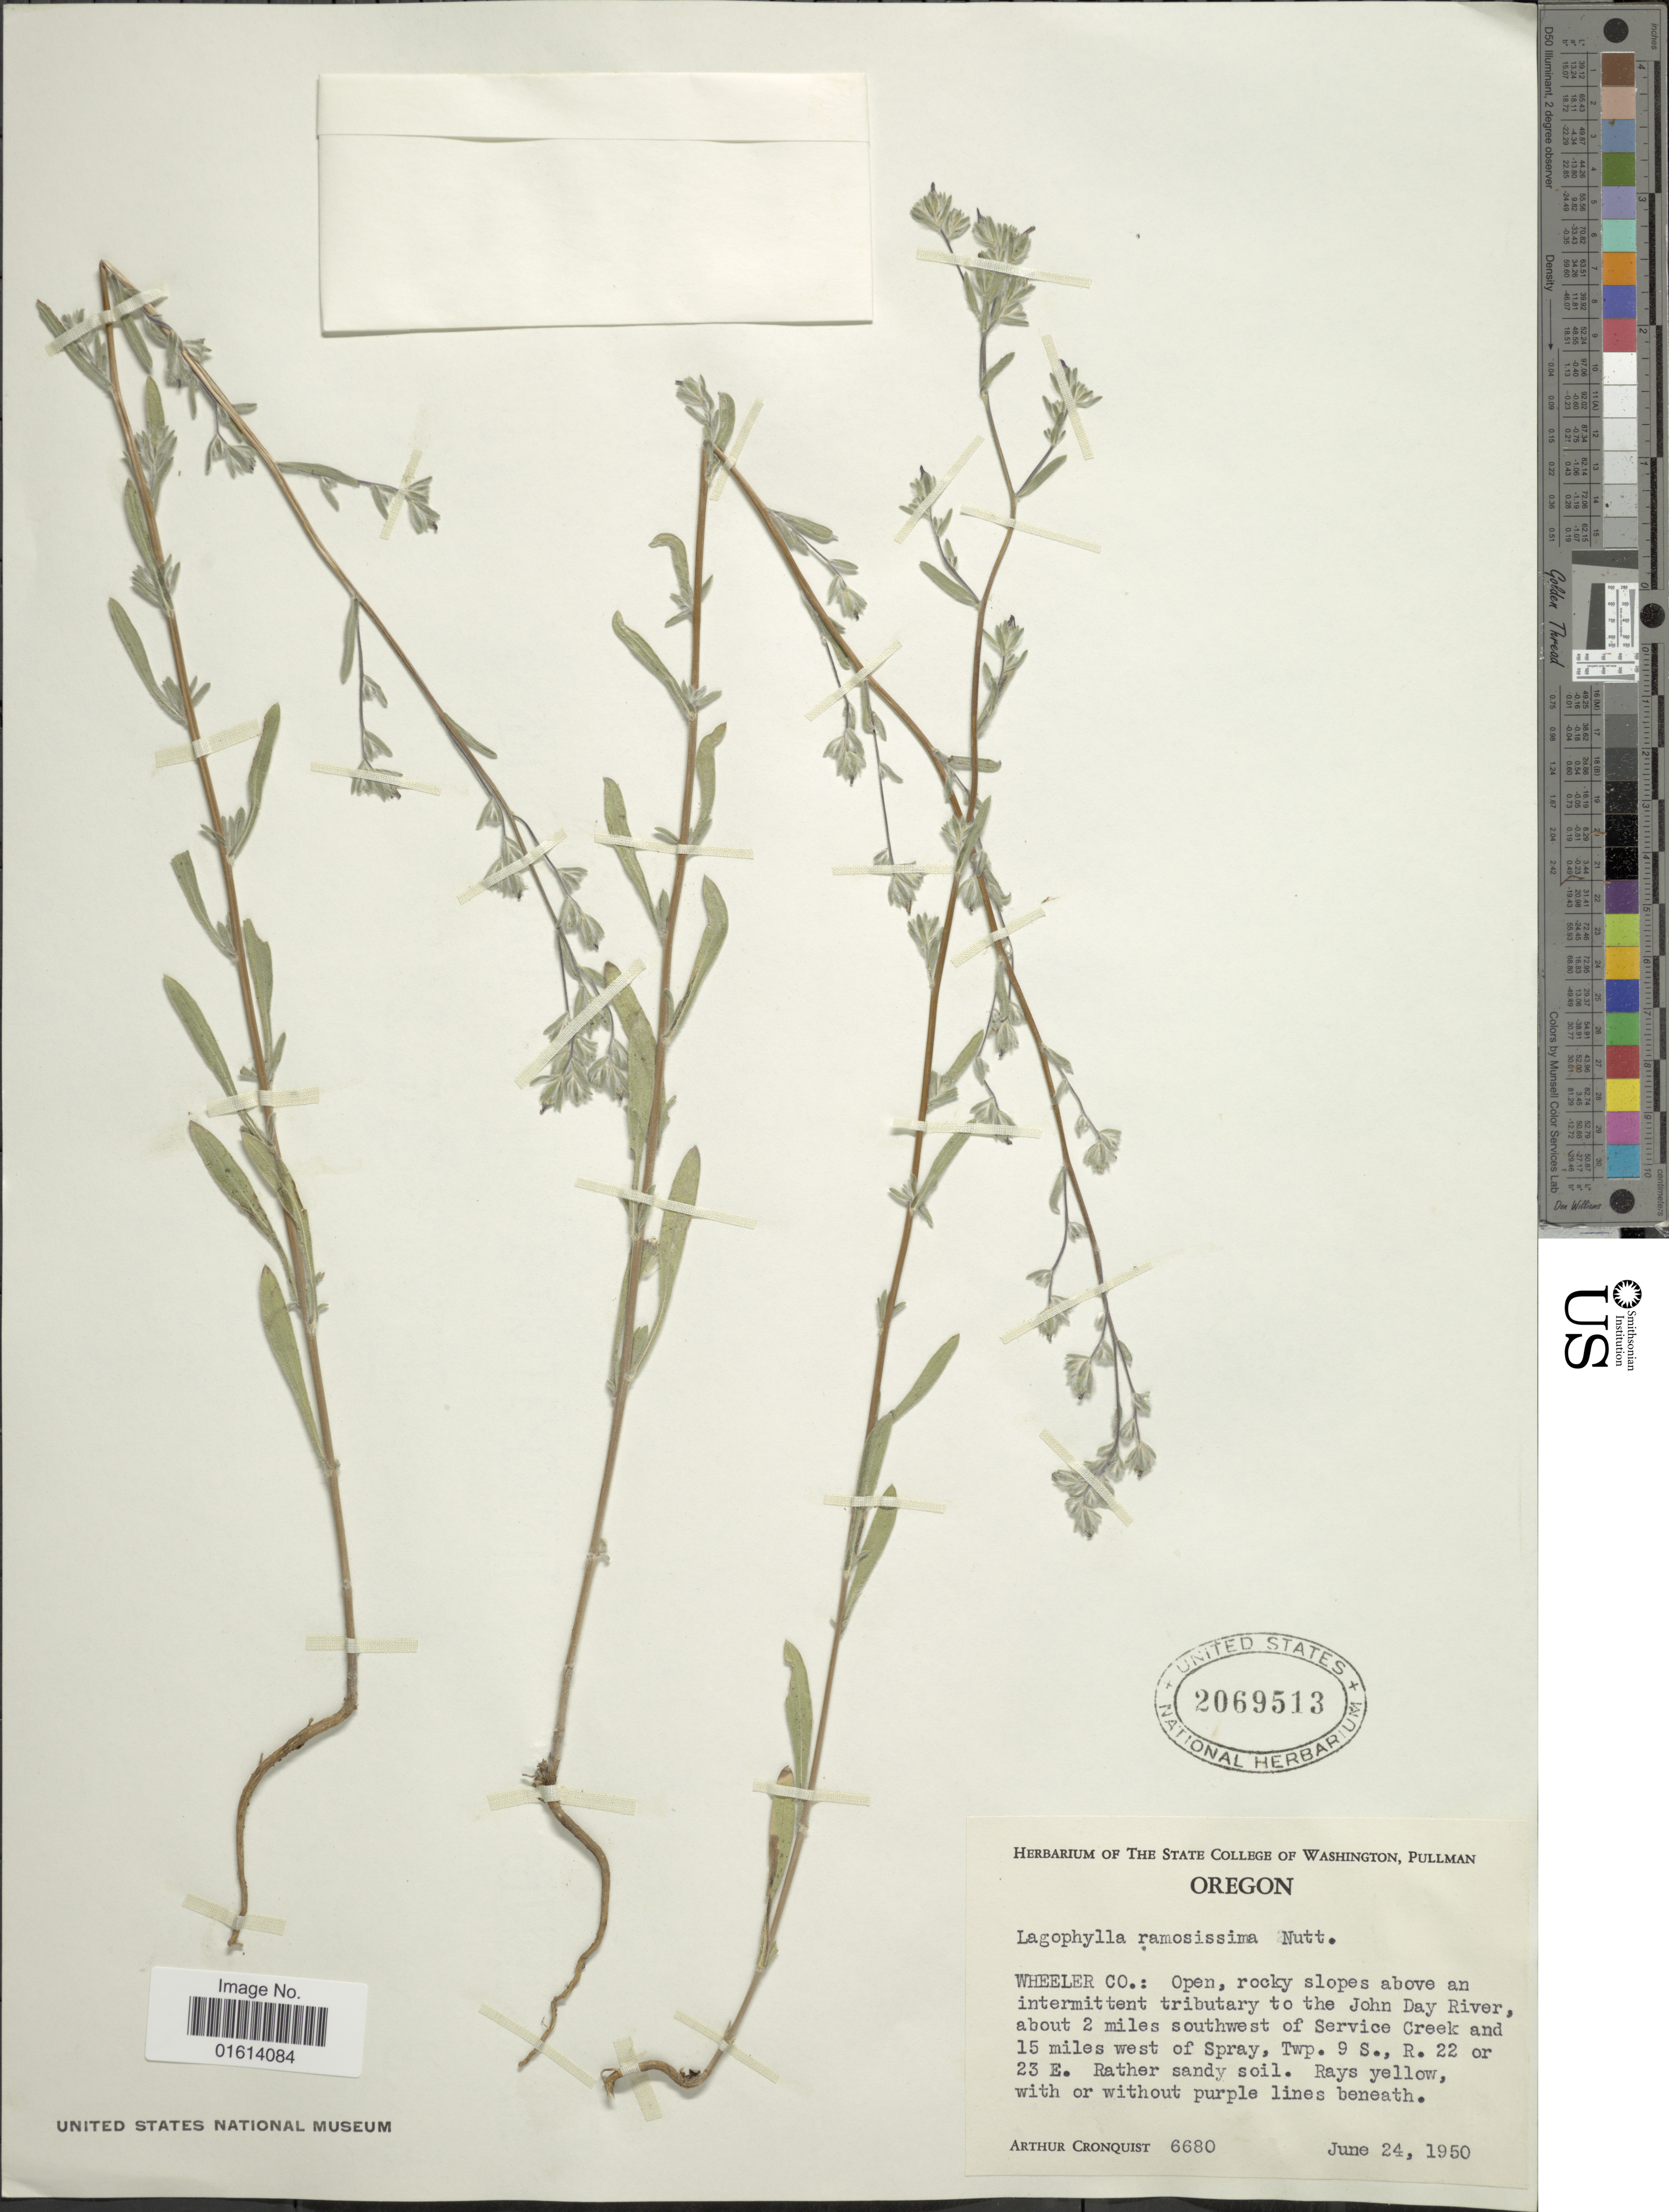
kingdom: Plantae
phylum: Tracheophyta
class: Magnoliopsida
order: Asterales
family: Asteraceae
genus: Lagophylla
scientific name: Lagophylla ramosissima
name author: Nutt.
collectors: A. J. Cronquist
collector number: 6680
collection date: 1950-06-24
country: United States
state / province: Oregon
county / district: Wheeler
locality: Wheeler Co., above an intermittent tributary to the john Day River, about 2 miles southwest of Service Creek and 15 miles west of Spray, Twp. 9 S., R.22 or 23 E.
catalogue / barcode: US 2069513